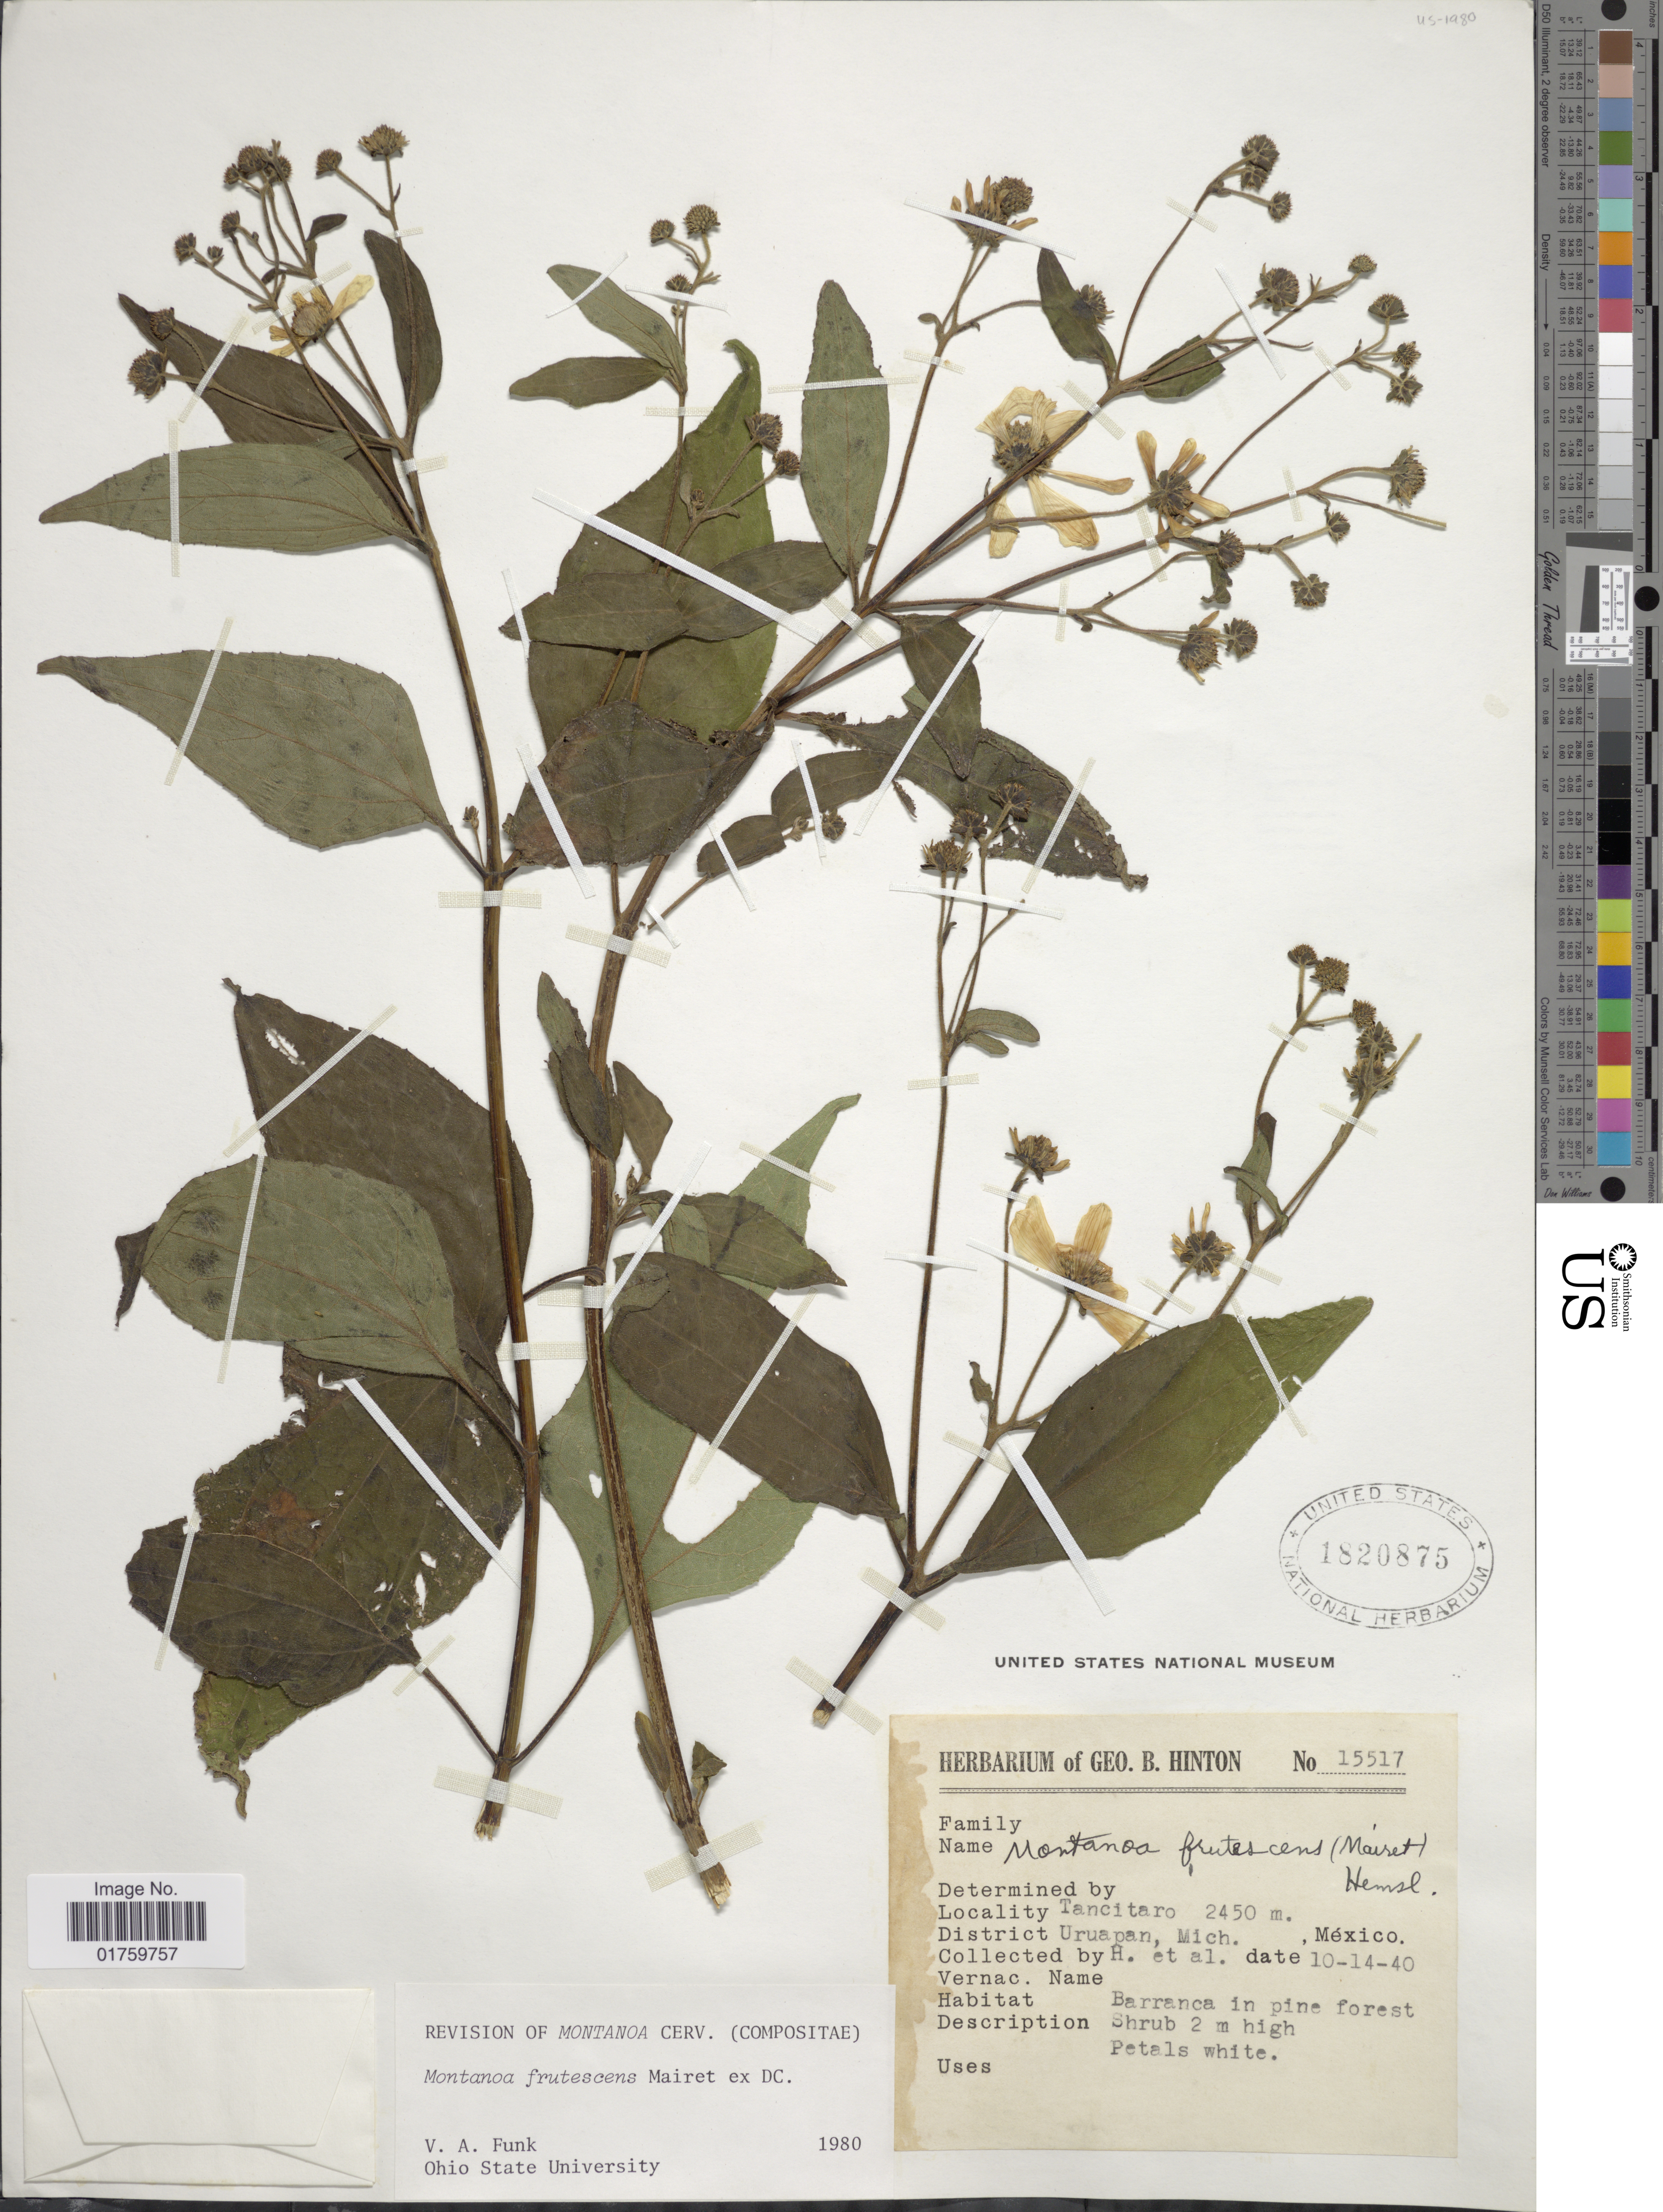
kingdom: Plantae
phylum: Tracheophyta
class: Magnoliopsida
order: Asterales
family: Asteraceae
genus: Montanoa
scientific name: Montanoa frutescens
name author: Mairet ex DC.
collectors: G. B. Hinton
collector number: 15517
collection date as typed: Transcribed d/m/y: 14/10/40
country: Mexico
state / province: Michoacán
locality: District Uruapan, Tancitaro.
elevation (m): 2450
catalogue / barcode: US 1820875